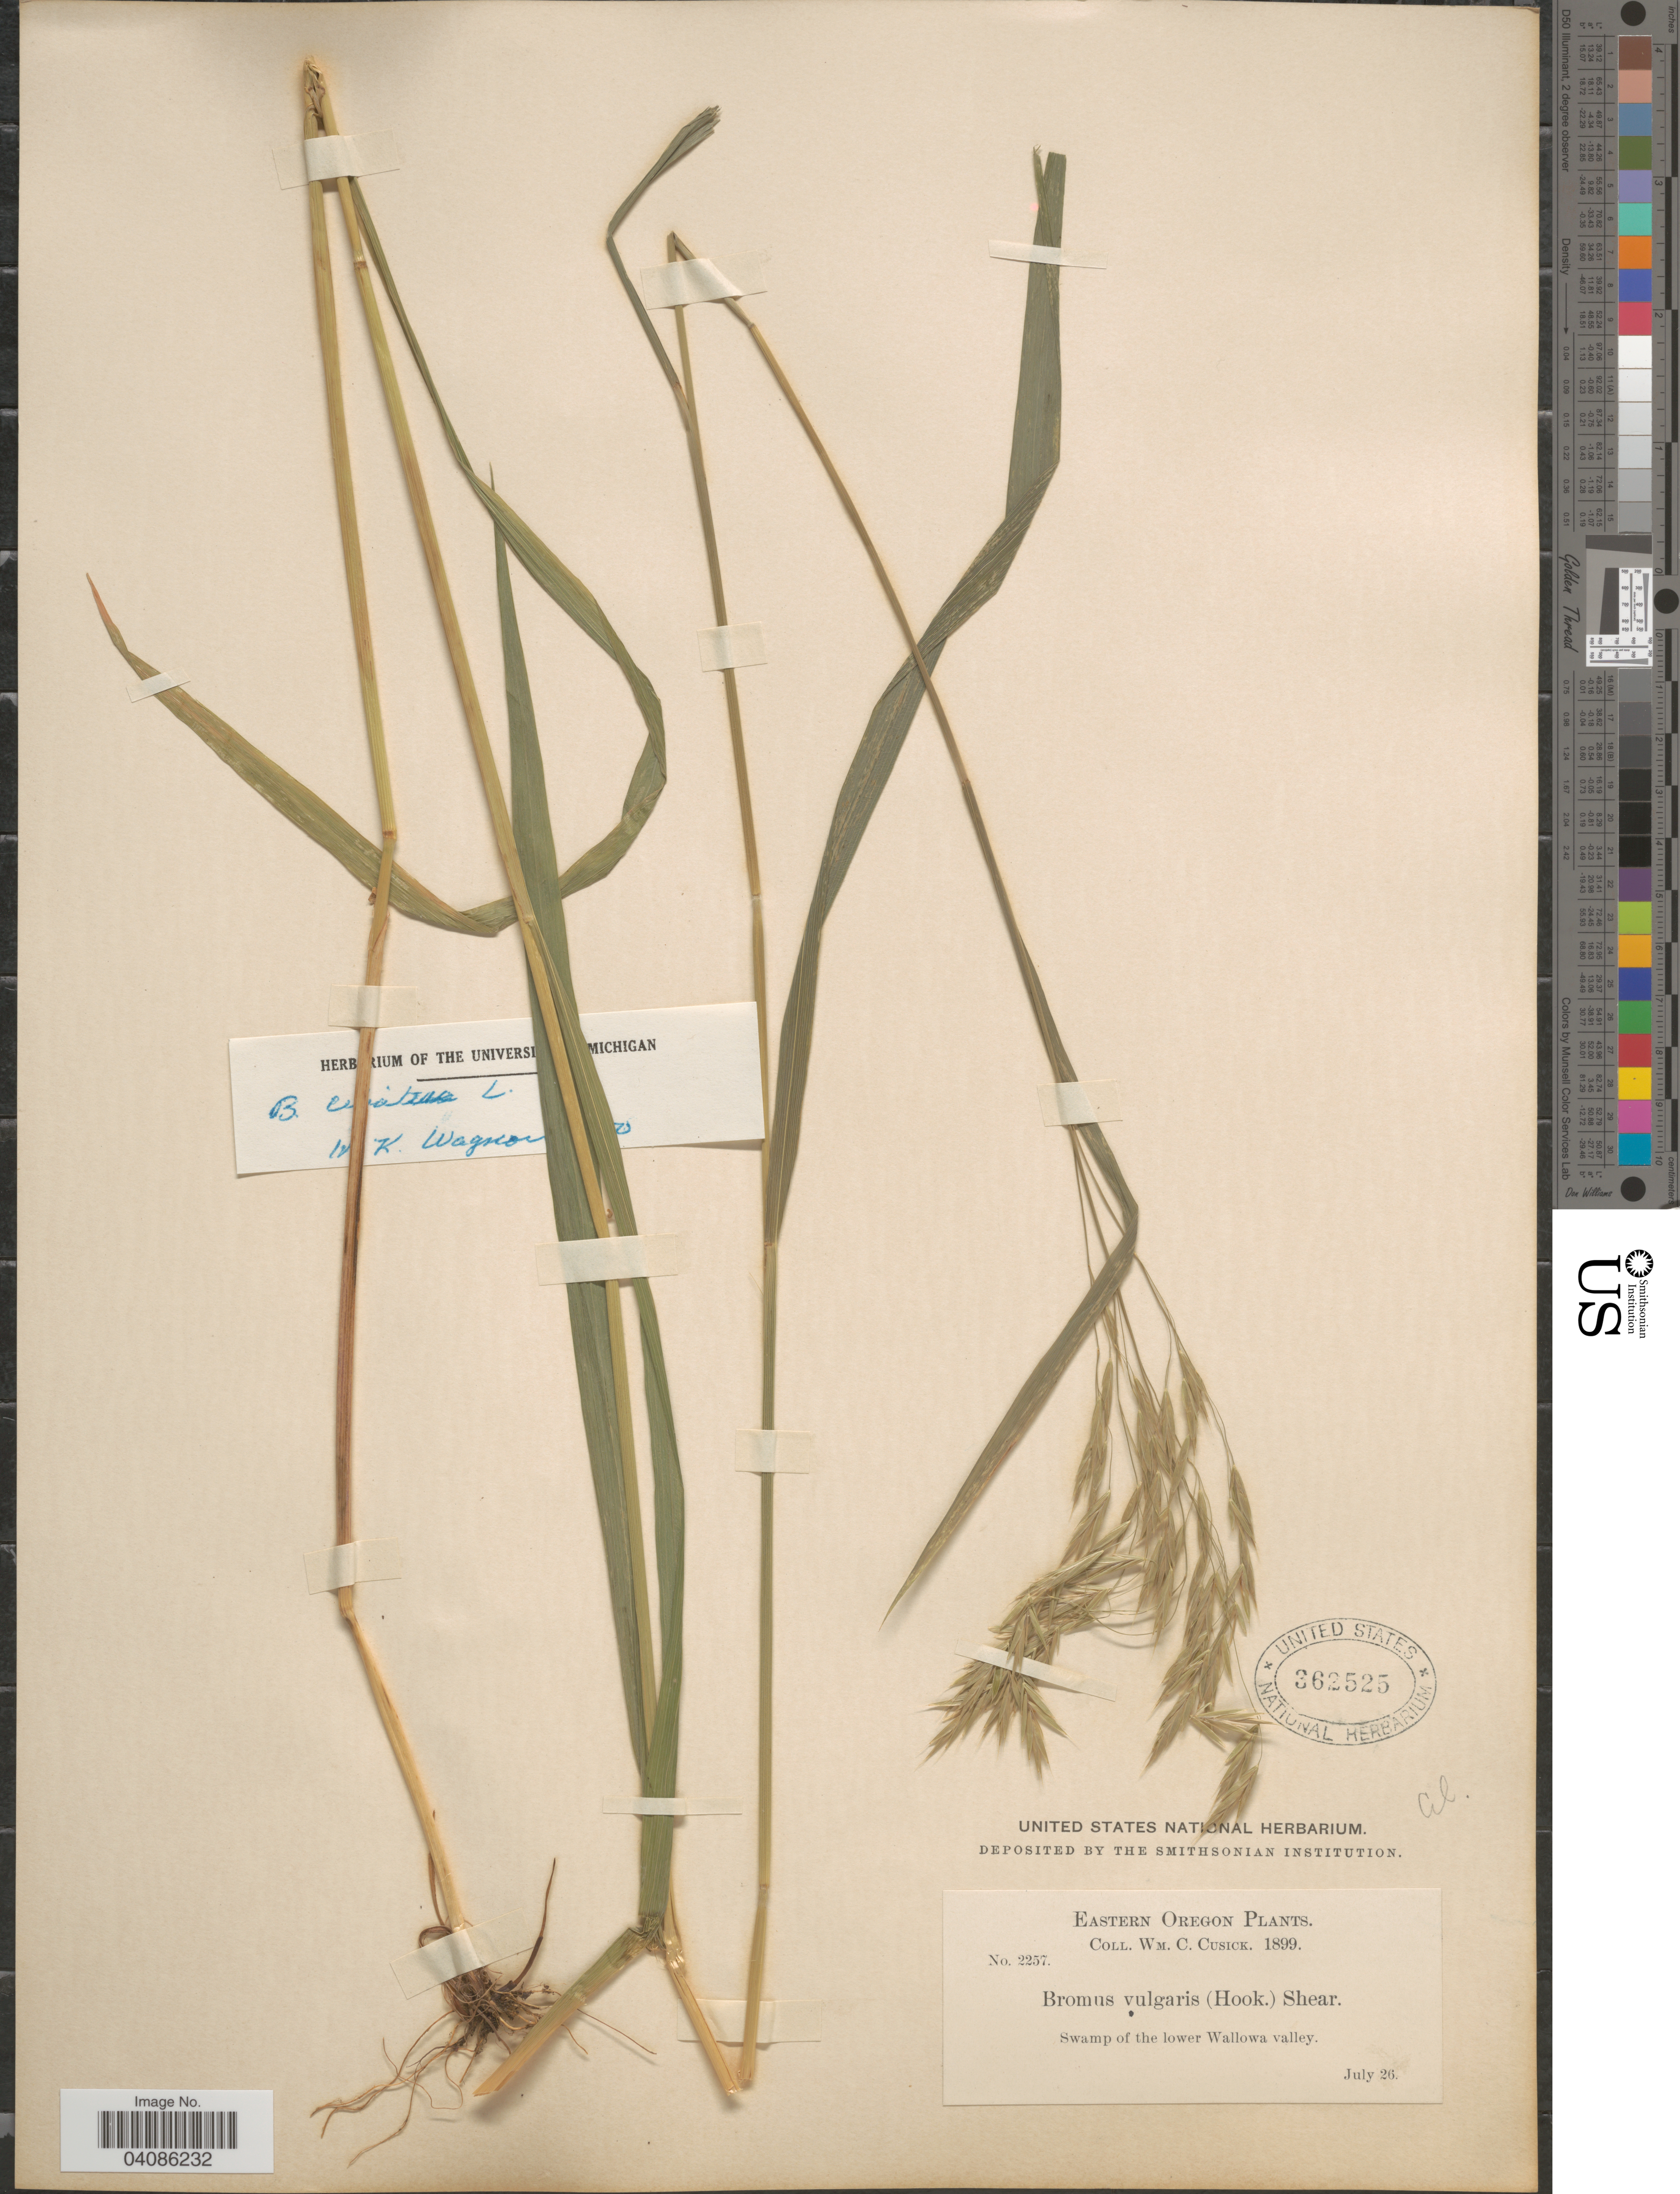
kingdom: Plantae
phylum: Tracheophyta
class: Liliopsida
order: Poales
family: Poaceae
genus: Bromus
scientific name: Bromus texensis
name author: (Shear) Hitchc.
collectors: W. C. Cusick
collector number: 2257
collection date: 1899-07-26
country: United States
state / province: Oregon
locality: Eastern Oregon. Swamp of the lower Wallowa valley.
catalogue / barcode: US 362525